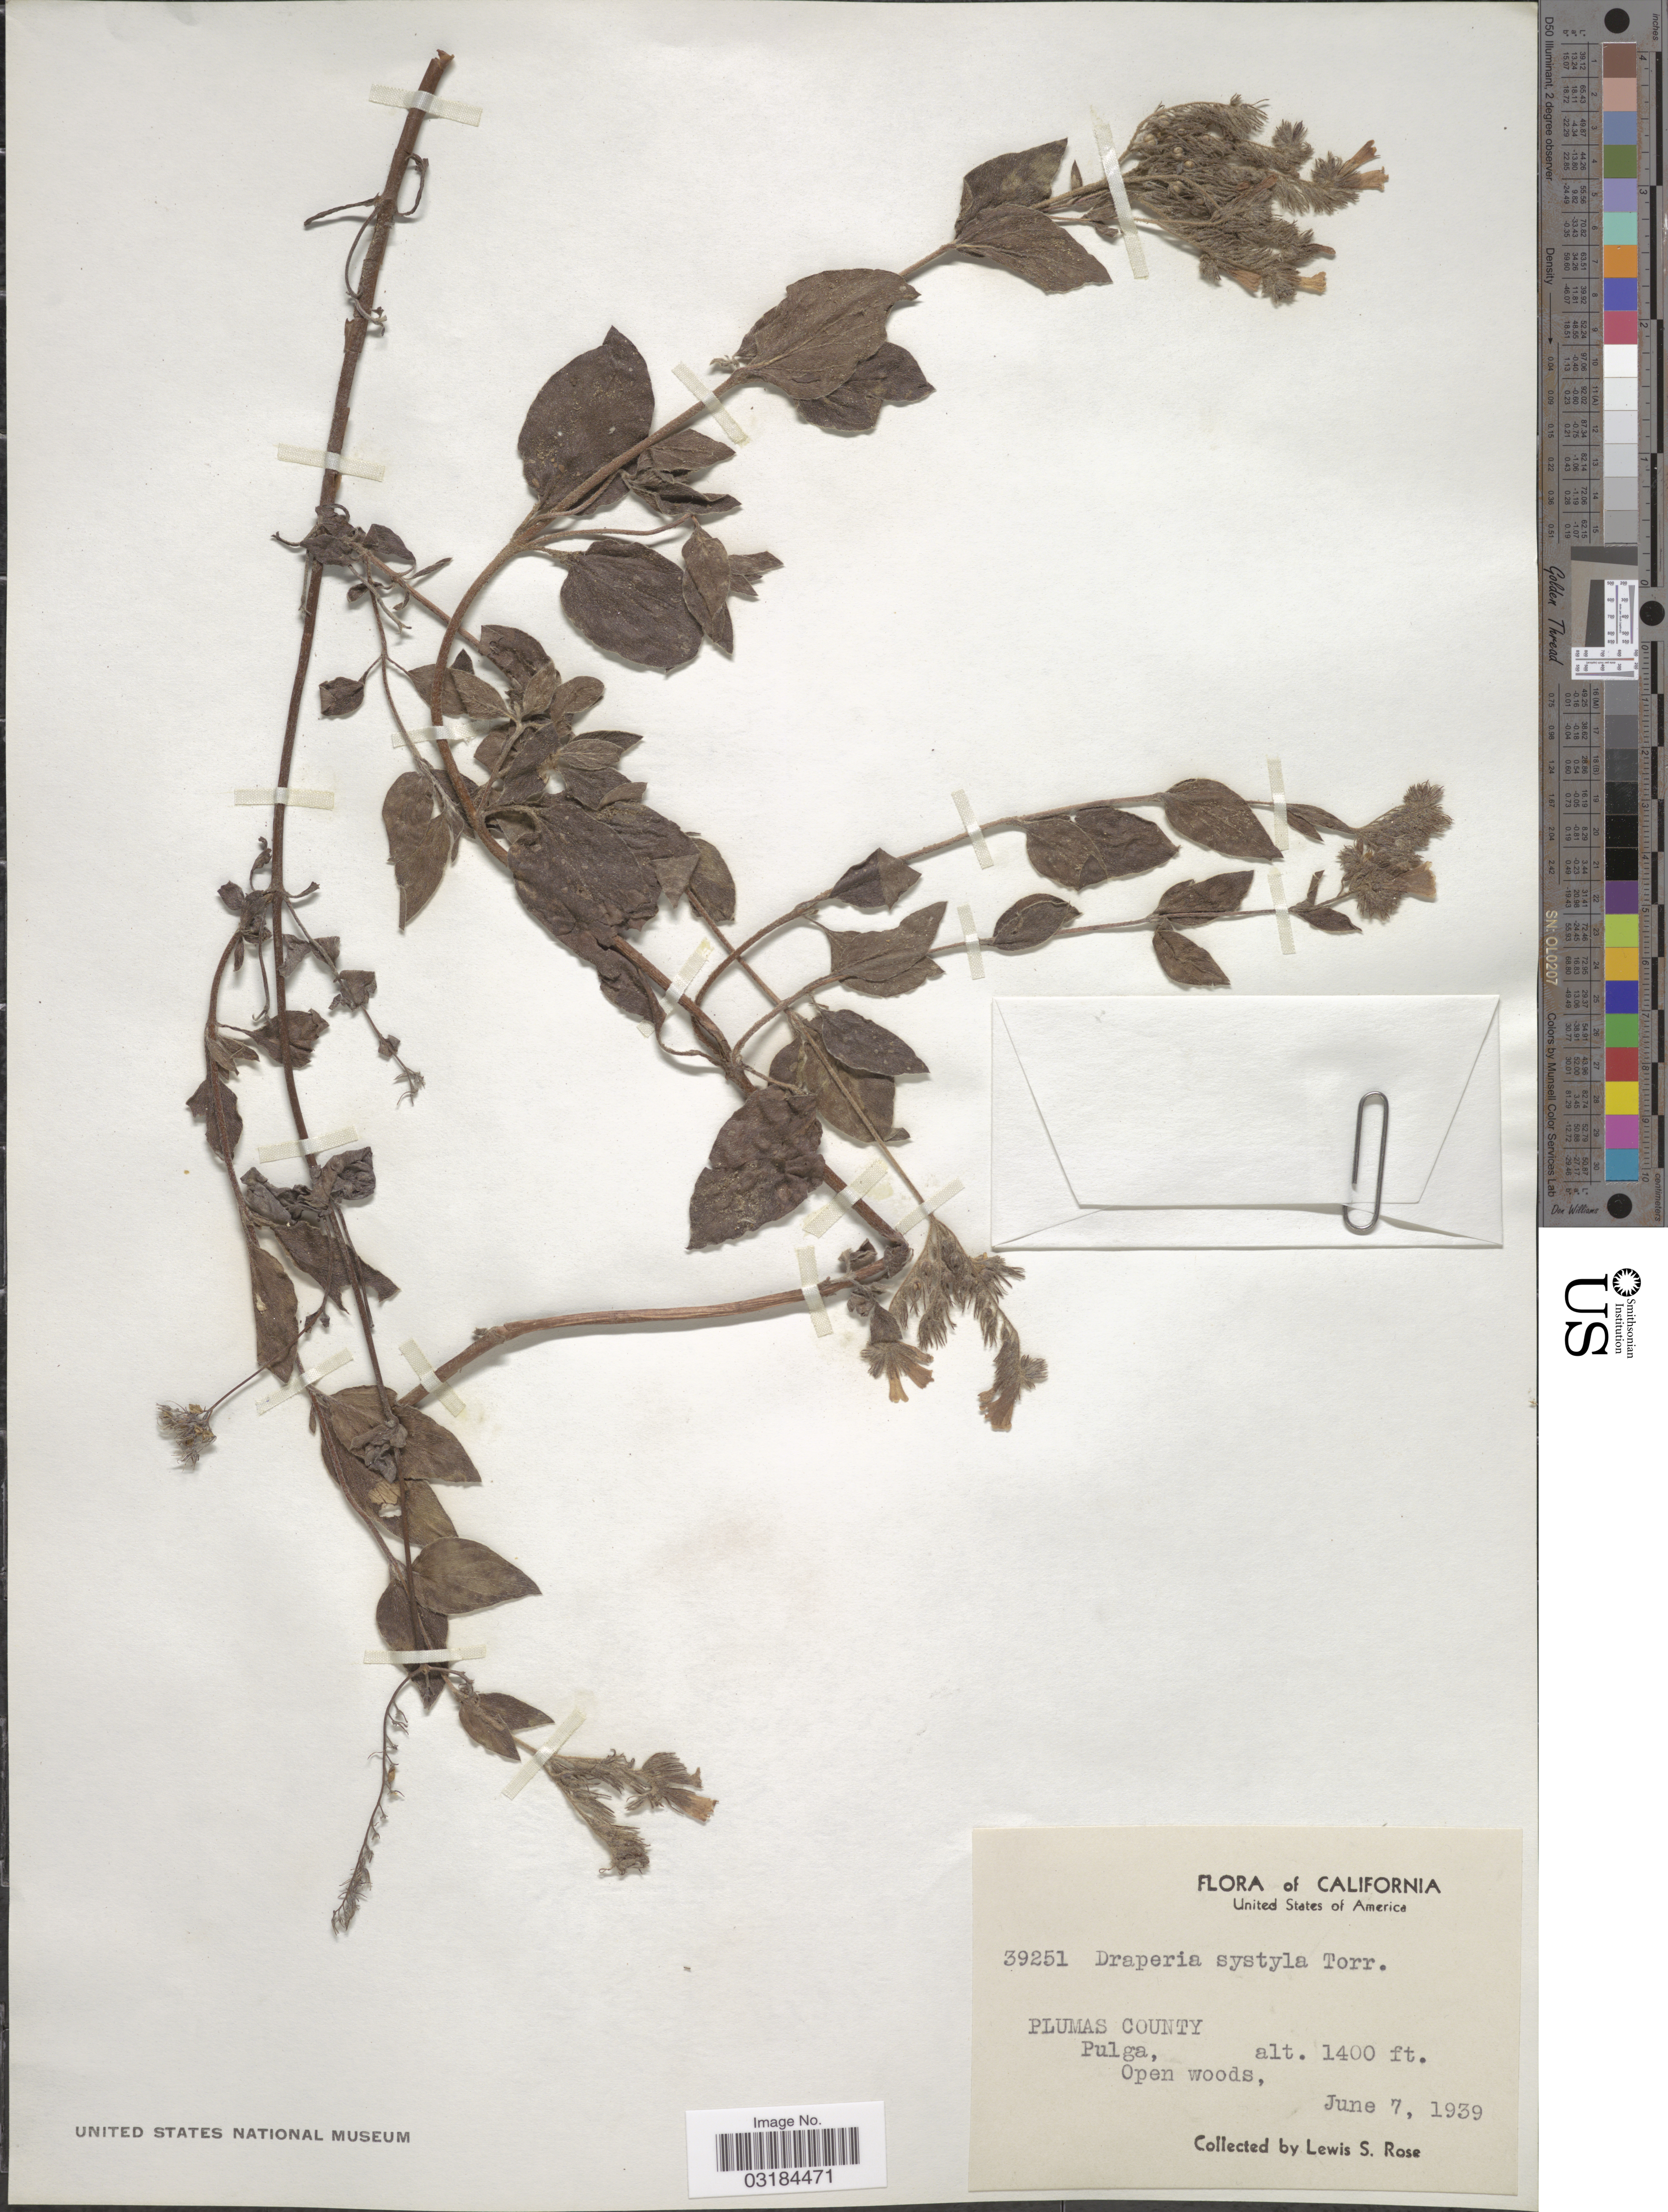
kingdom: Plantae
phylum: Tracheophyta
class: Magnoliopsida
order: Boraginales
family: Hydrophyllaceae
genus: Draperia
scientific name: Draperia systyla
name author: (A. Gray) Torr.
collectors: L. S. Rose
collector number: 39251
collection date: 1939-06-07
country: United States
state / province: California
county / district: Plumas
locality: Plumas County, Pulga.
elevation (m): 427